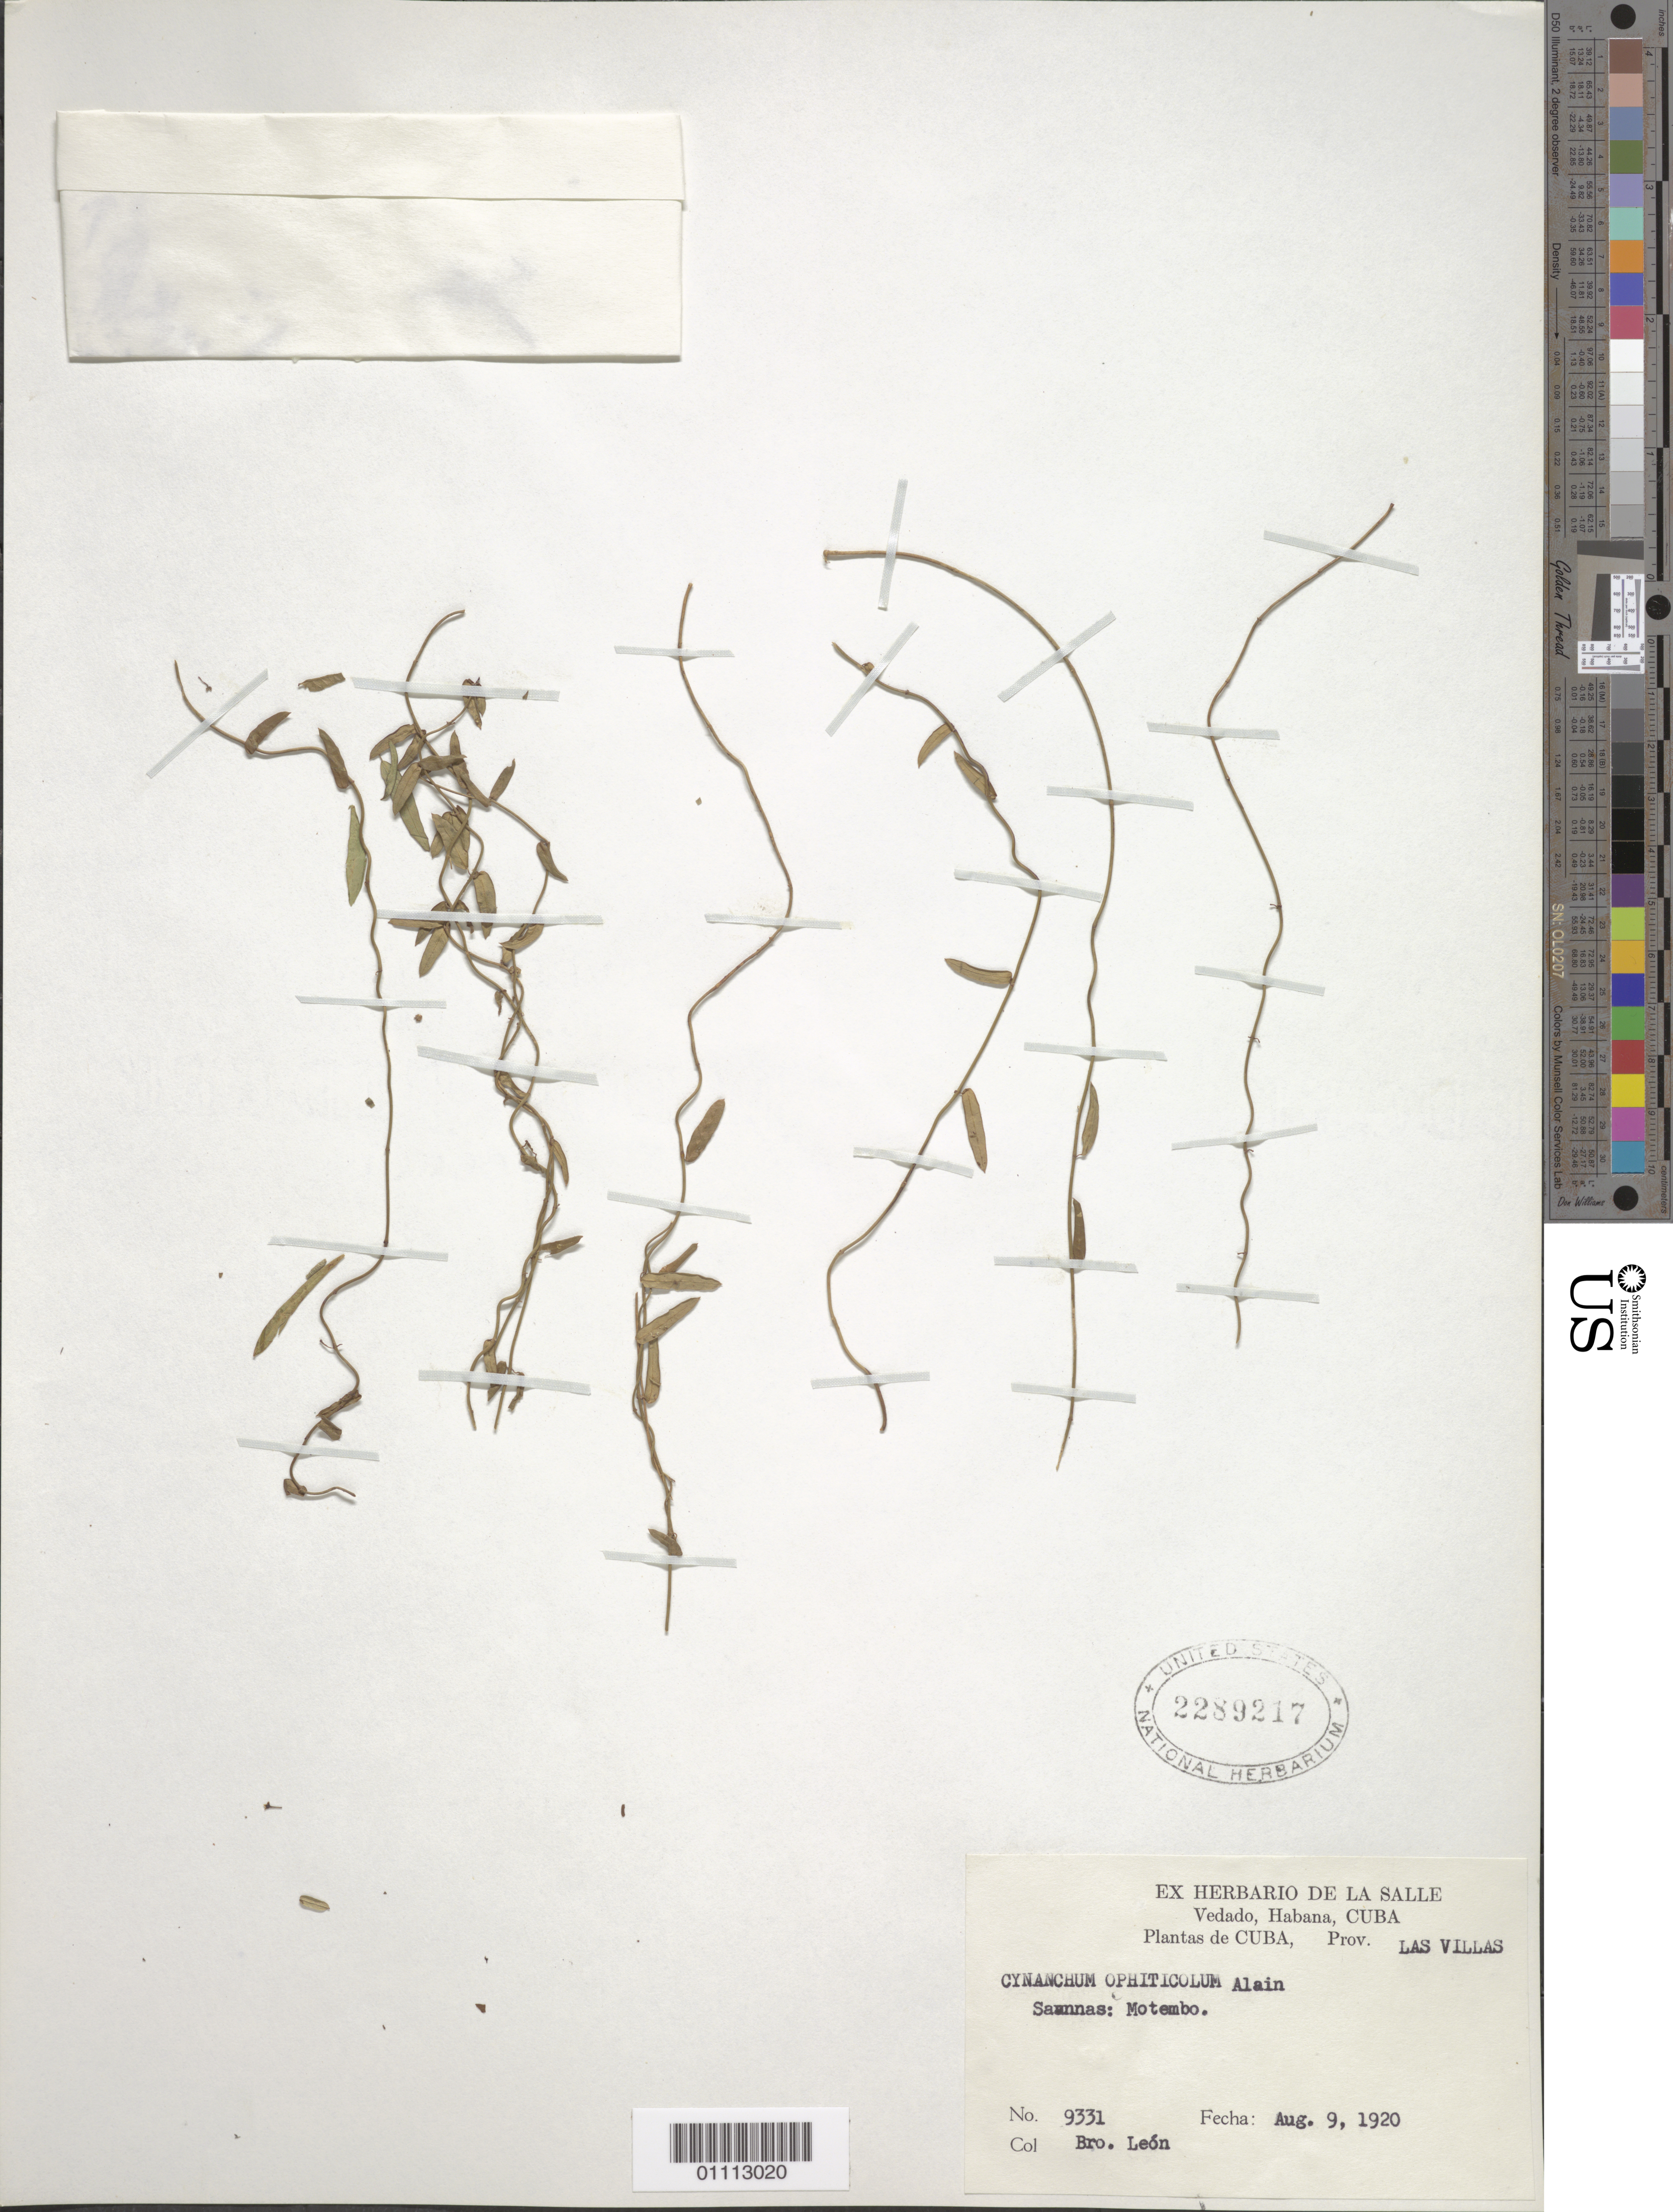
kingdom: Plantae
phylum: Tracheophyta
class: Magnoliopsida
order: Gentianales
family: Apocynaceae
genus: Cynanchum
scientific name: Cynanchum ophiticola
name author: Alain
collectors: Bro. León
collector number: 9331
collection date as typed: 09 Aug 1920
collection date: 1920-08-09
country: Cuba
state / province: Villa Clara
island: Cuba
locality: Savannas: Motembo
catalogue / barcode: US 2289217